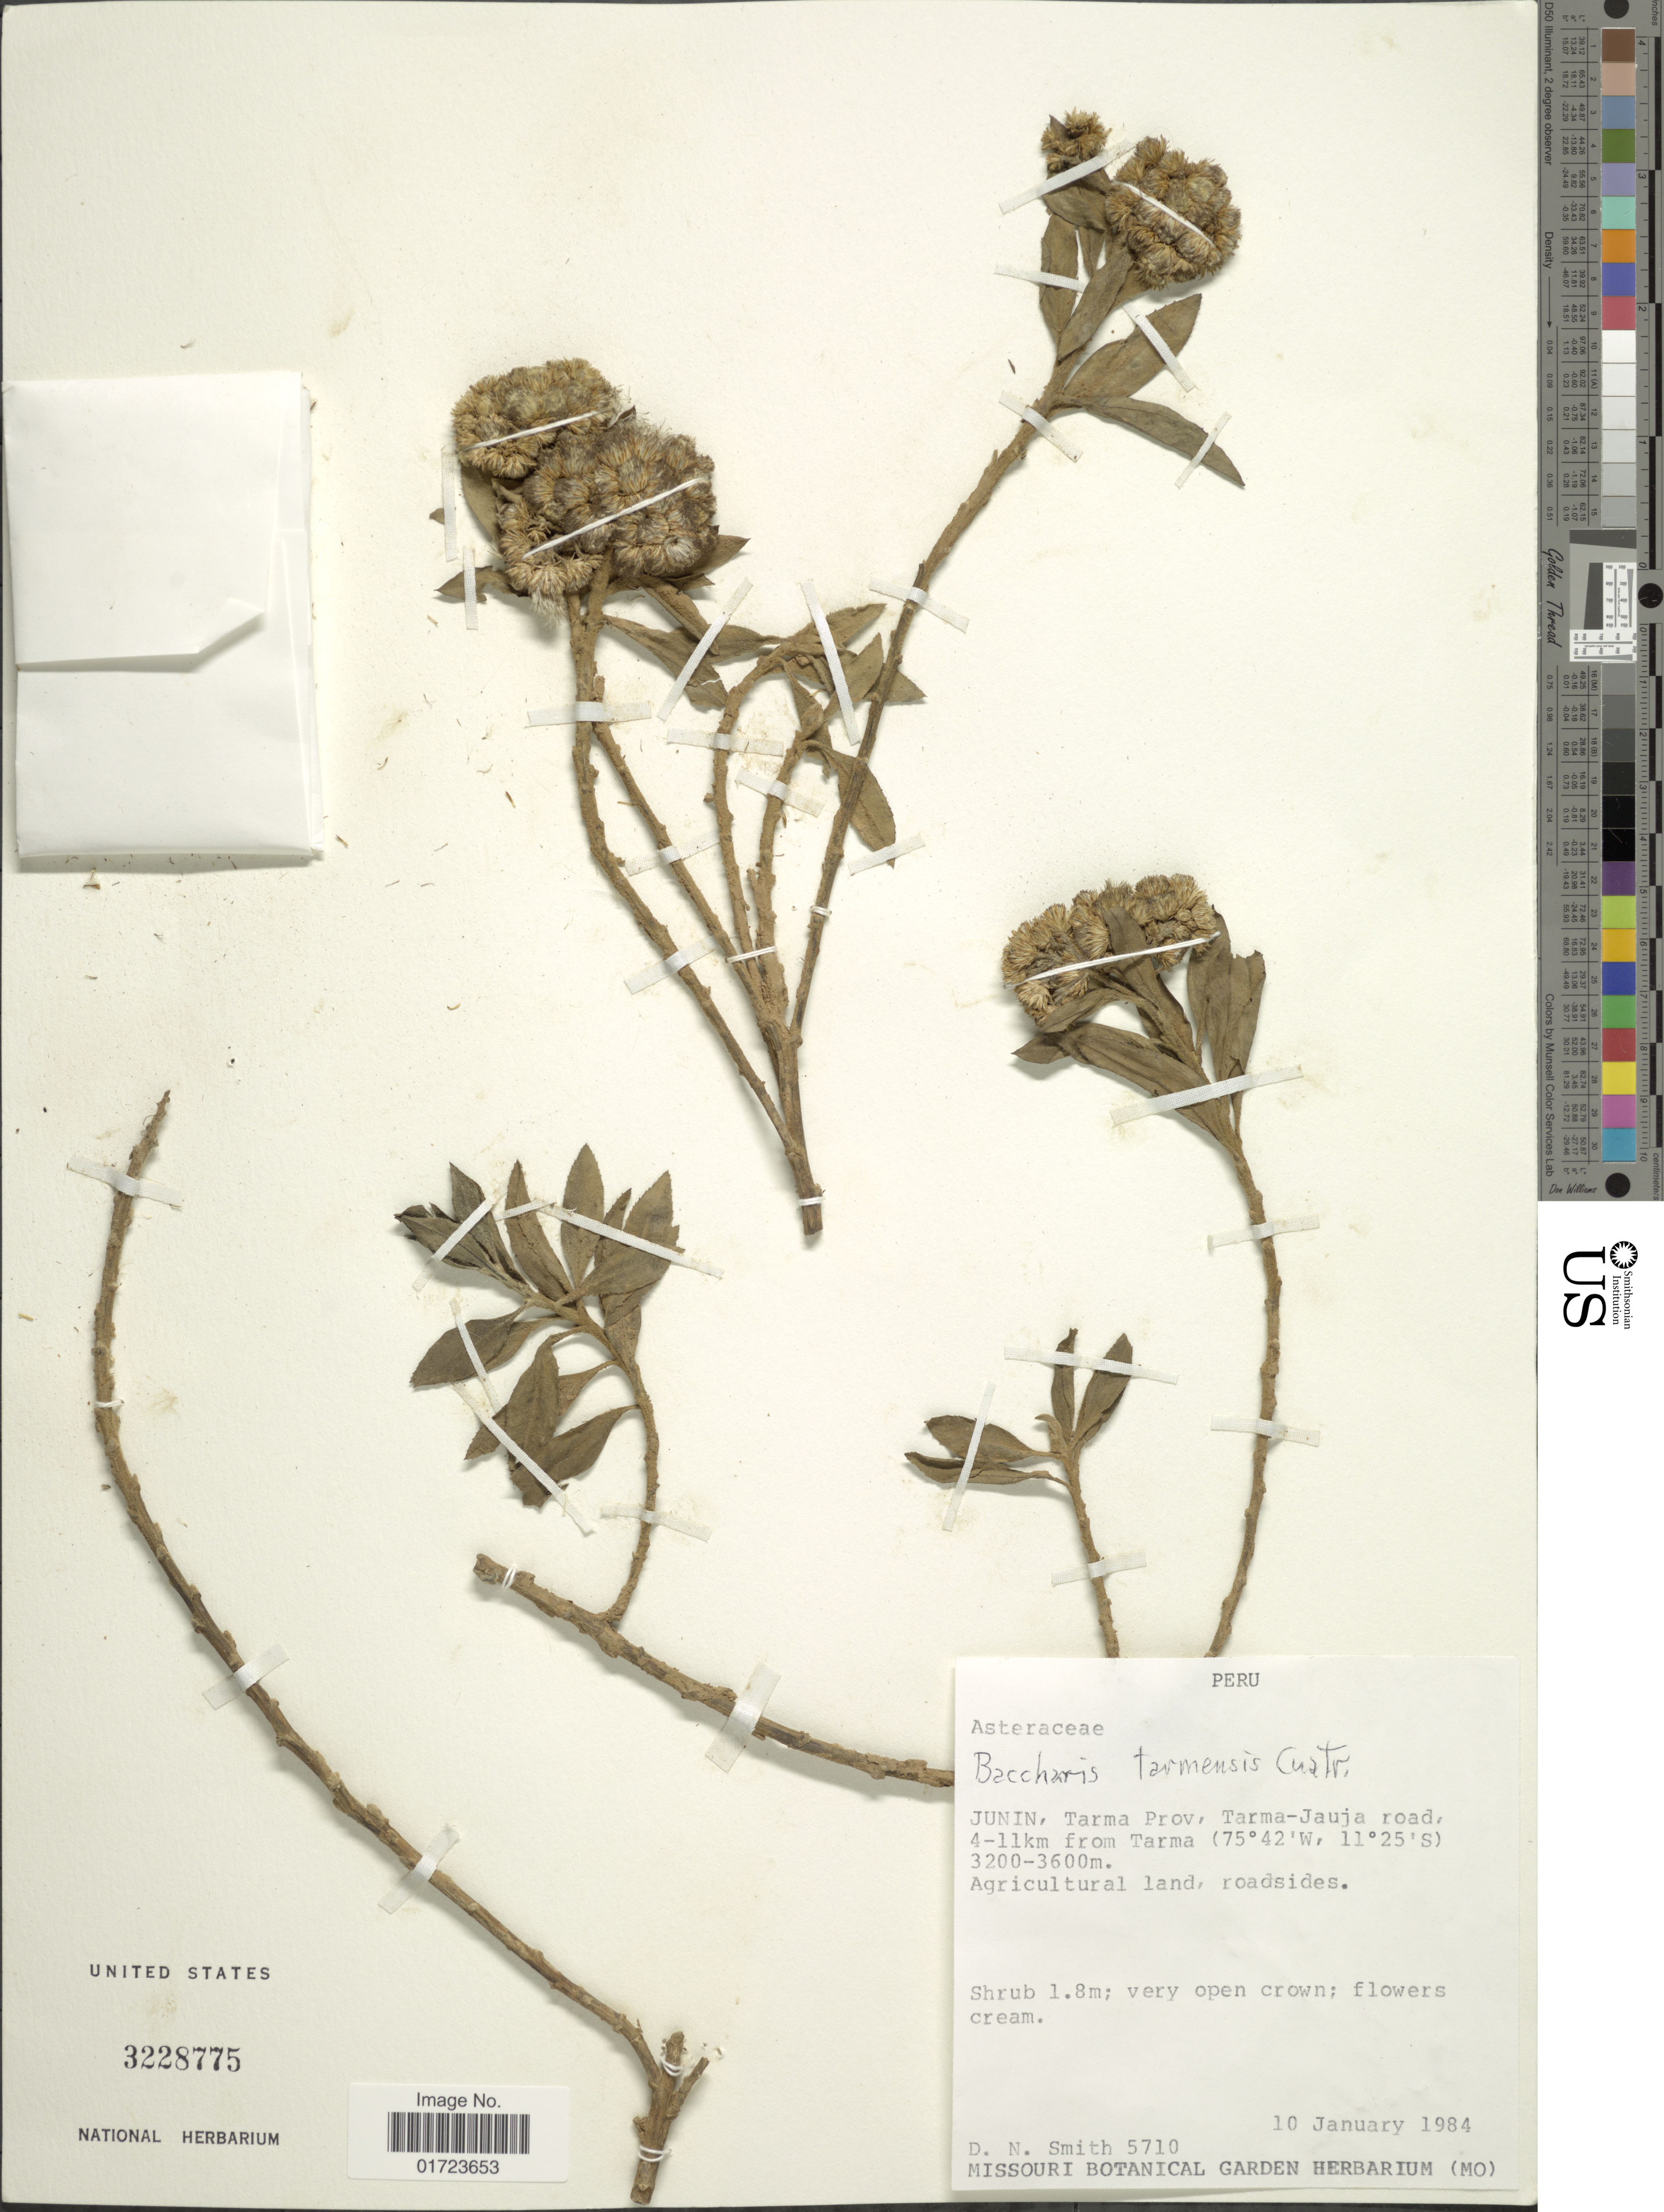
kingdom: Plantae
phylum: Tracheophyta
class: Magnoliopsida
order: Asterales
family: Asteraceae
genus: Baccharis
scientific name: Baccharis tarmensis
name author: Cuatrec.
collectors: D. Smith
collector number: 5710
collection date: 1984-01-10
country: Peru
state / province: Junín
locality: Junin, Tarma Prov. Tarma-Jauja road, 4-11km from Tarma.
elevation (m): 3200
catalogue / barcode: US 3228775